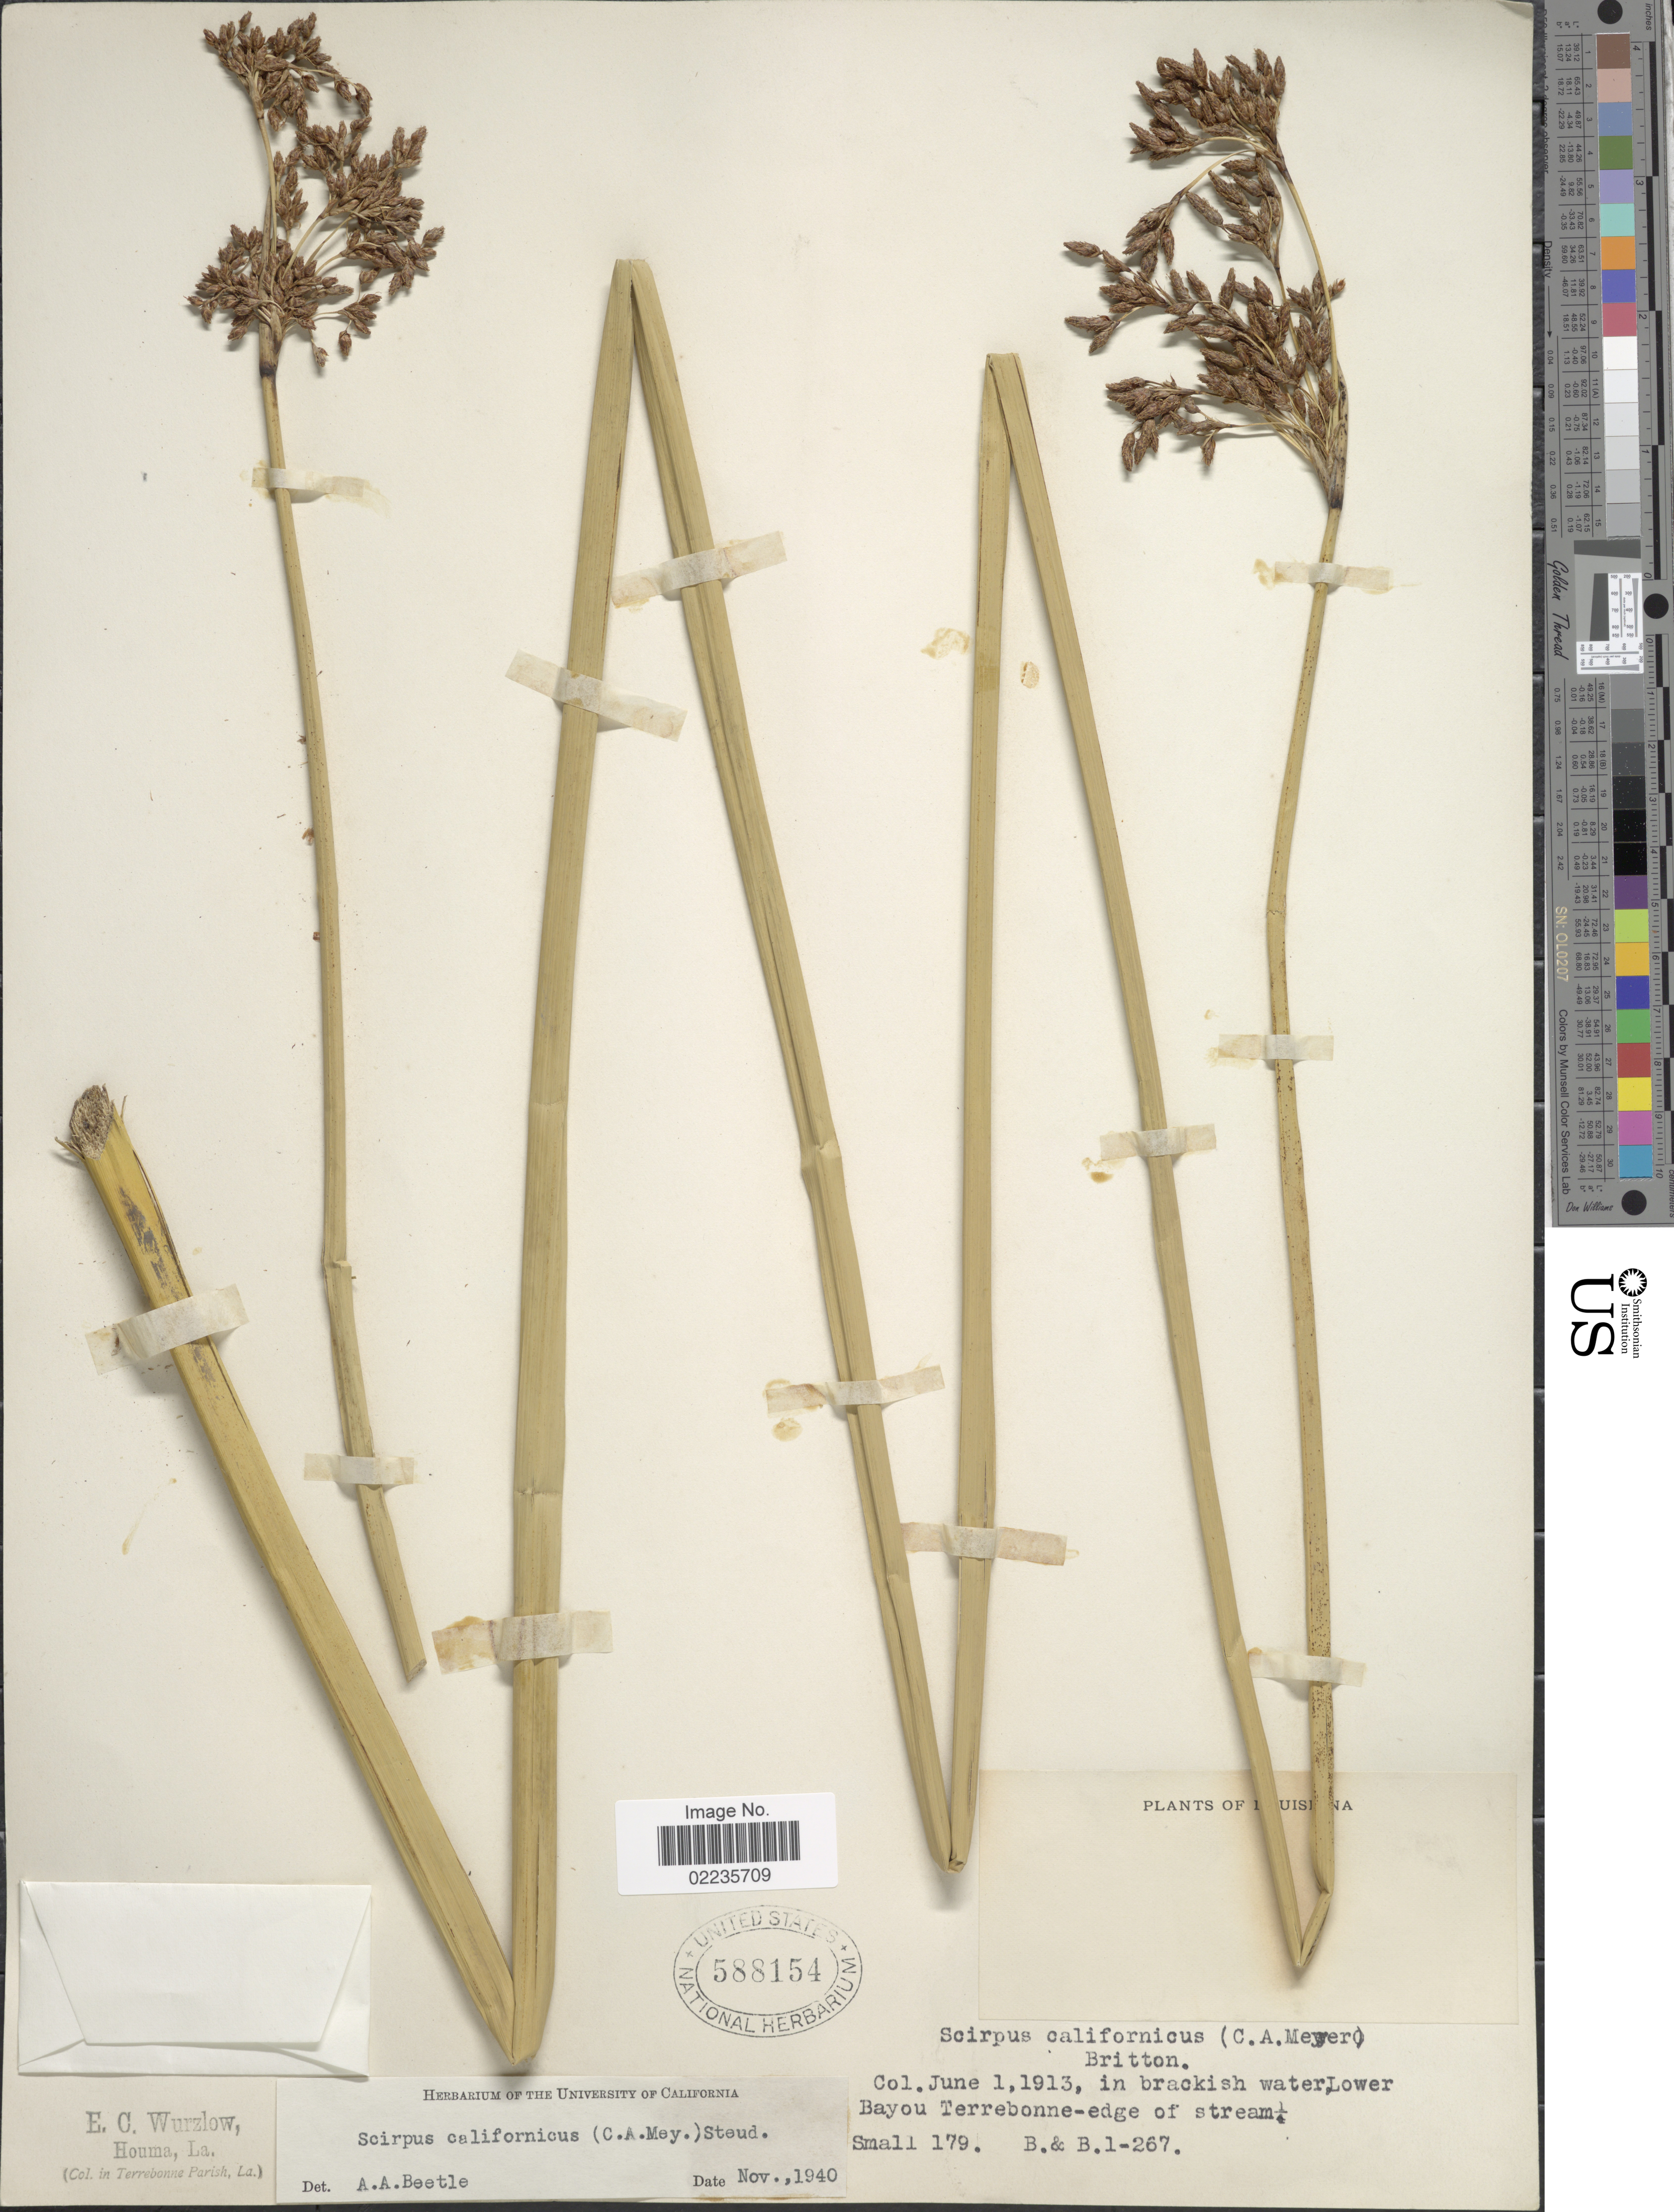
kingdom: Plantae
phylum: Tracheophyta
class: Liliopsida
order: Poales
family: Cyperaceae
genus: Schoenoplectus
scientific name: Schoenoplectus californicus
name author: (C.A. Mey.) Soják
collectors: E. Wurzlow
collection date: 1913-06-01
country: United States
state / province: Louisiana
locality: Lower Bayou Terrebonne - edge of stream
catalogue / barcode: US 588154